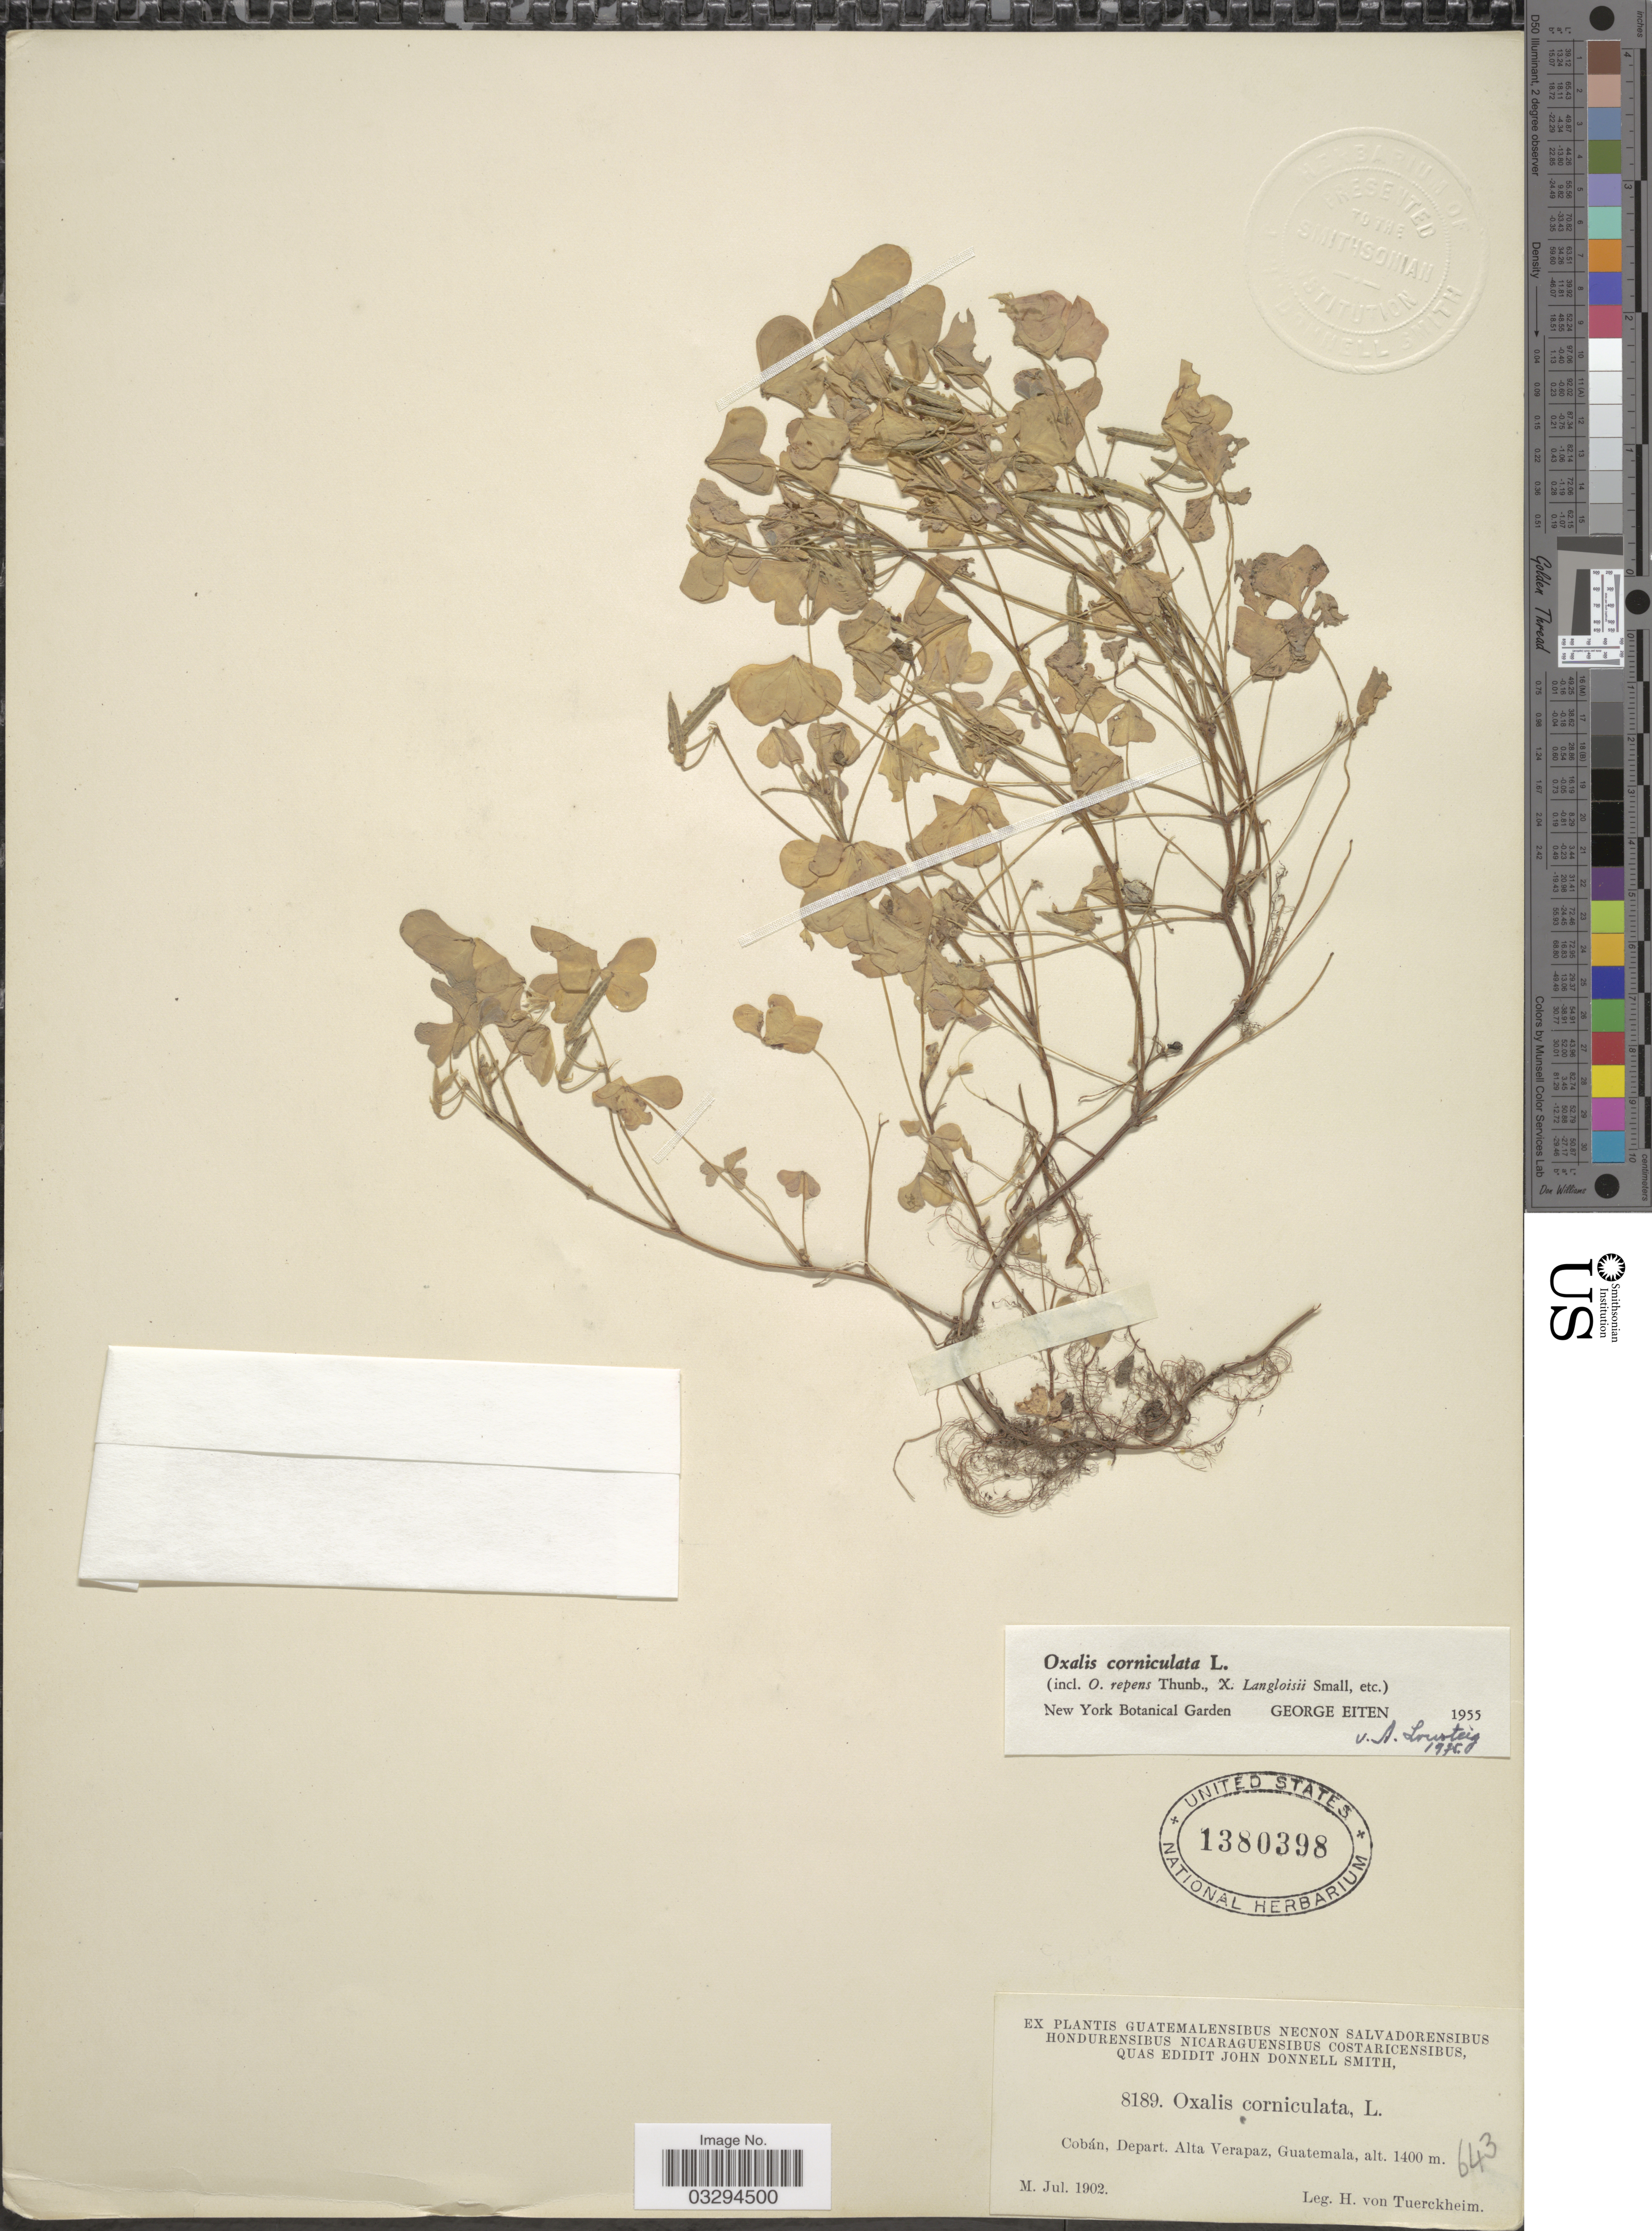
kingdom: Plantae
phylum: Tracheophyta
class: Magnoliopsida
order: Oxalidales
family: Oxalidaceae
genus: Oxalis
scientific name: Oxalis corniculata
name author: L.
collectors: H. von Türckheim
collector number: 8189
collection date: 1902-07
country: Guatemala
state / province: Alta Verapaz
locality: Cobán, Depart. Alta Verapaz.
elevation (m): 1400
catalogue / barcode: US 1380398